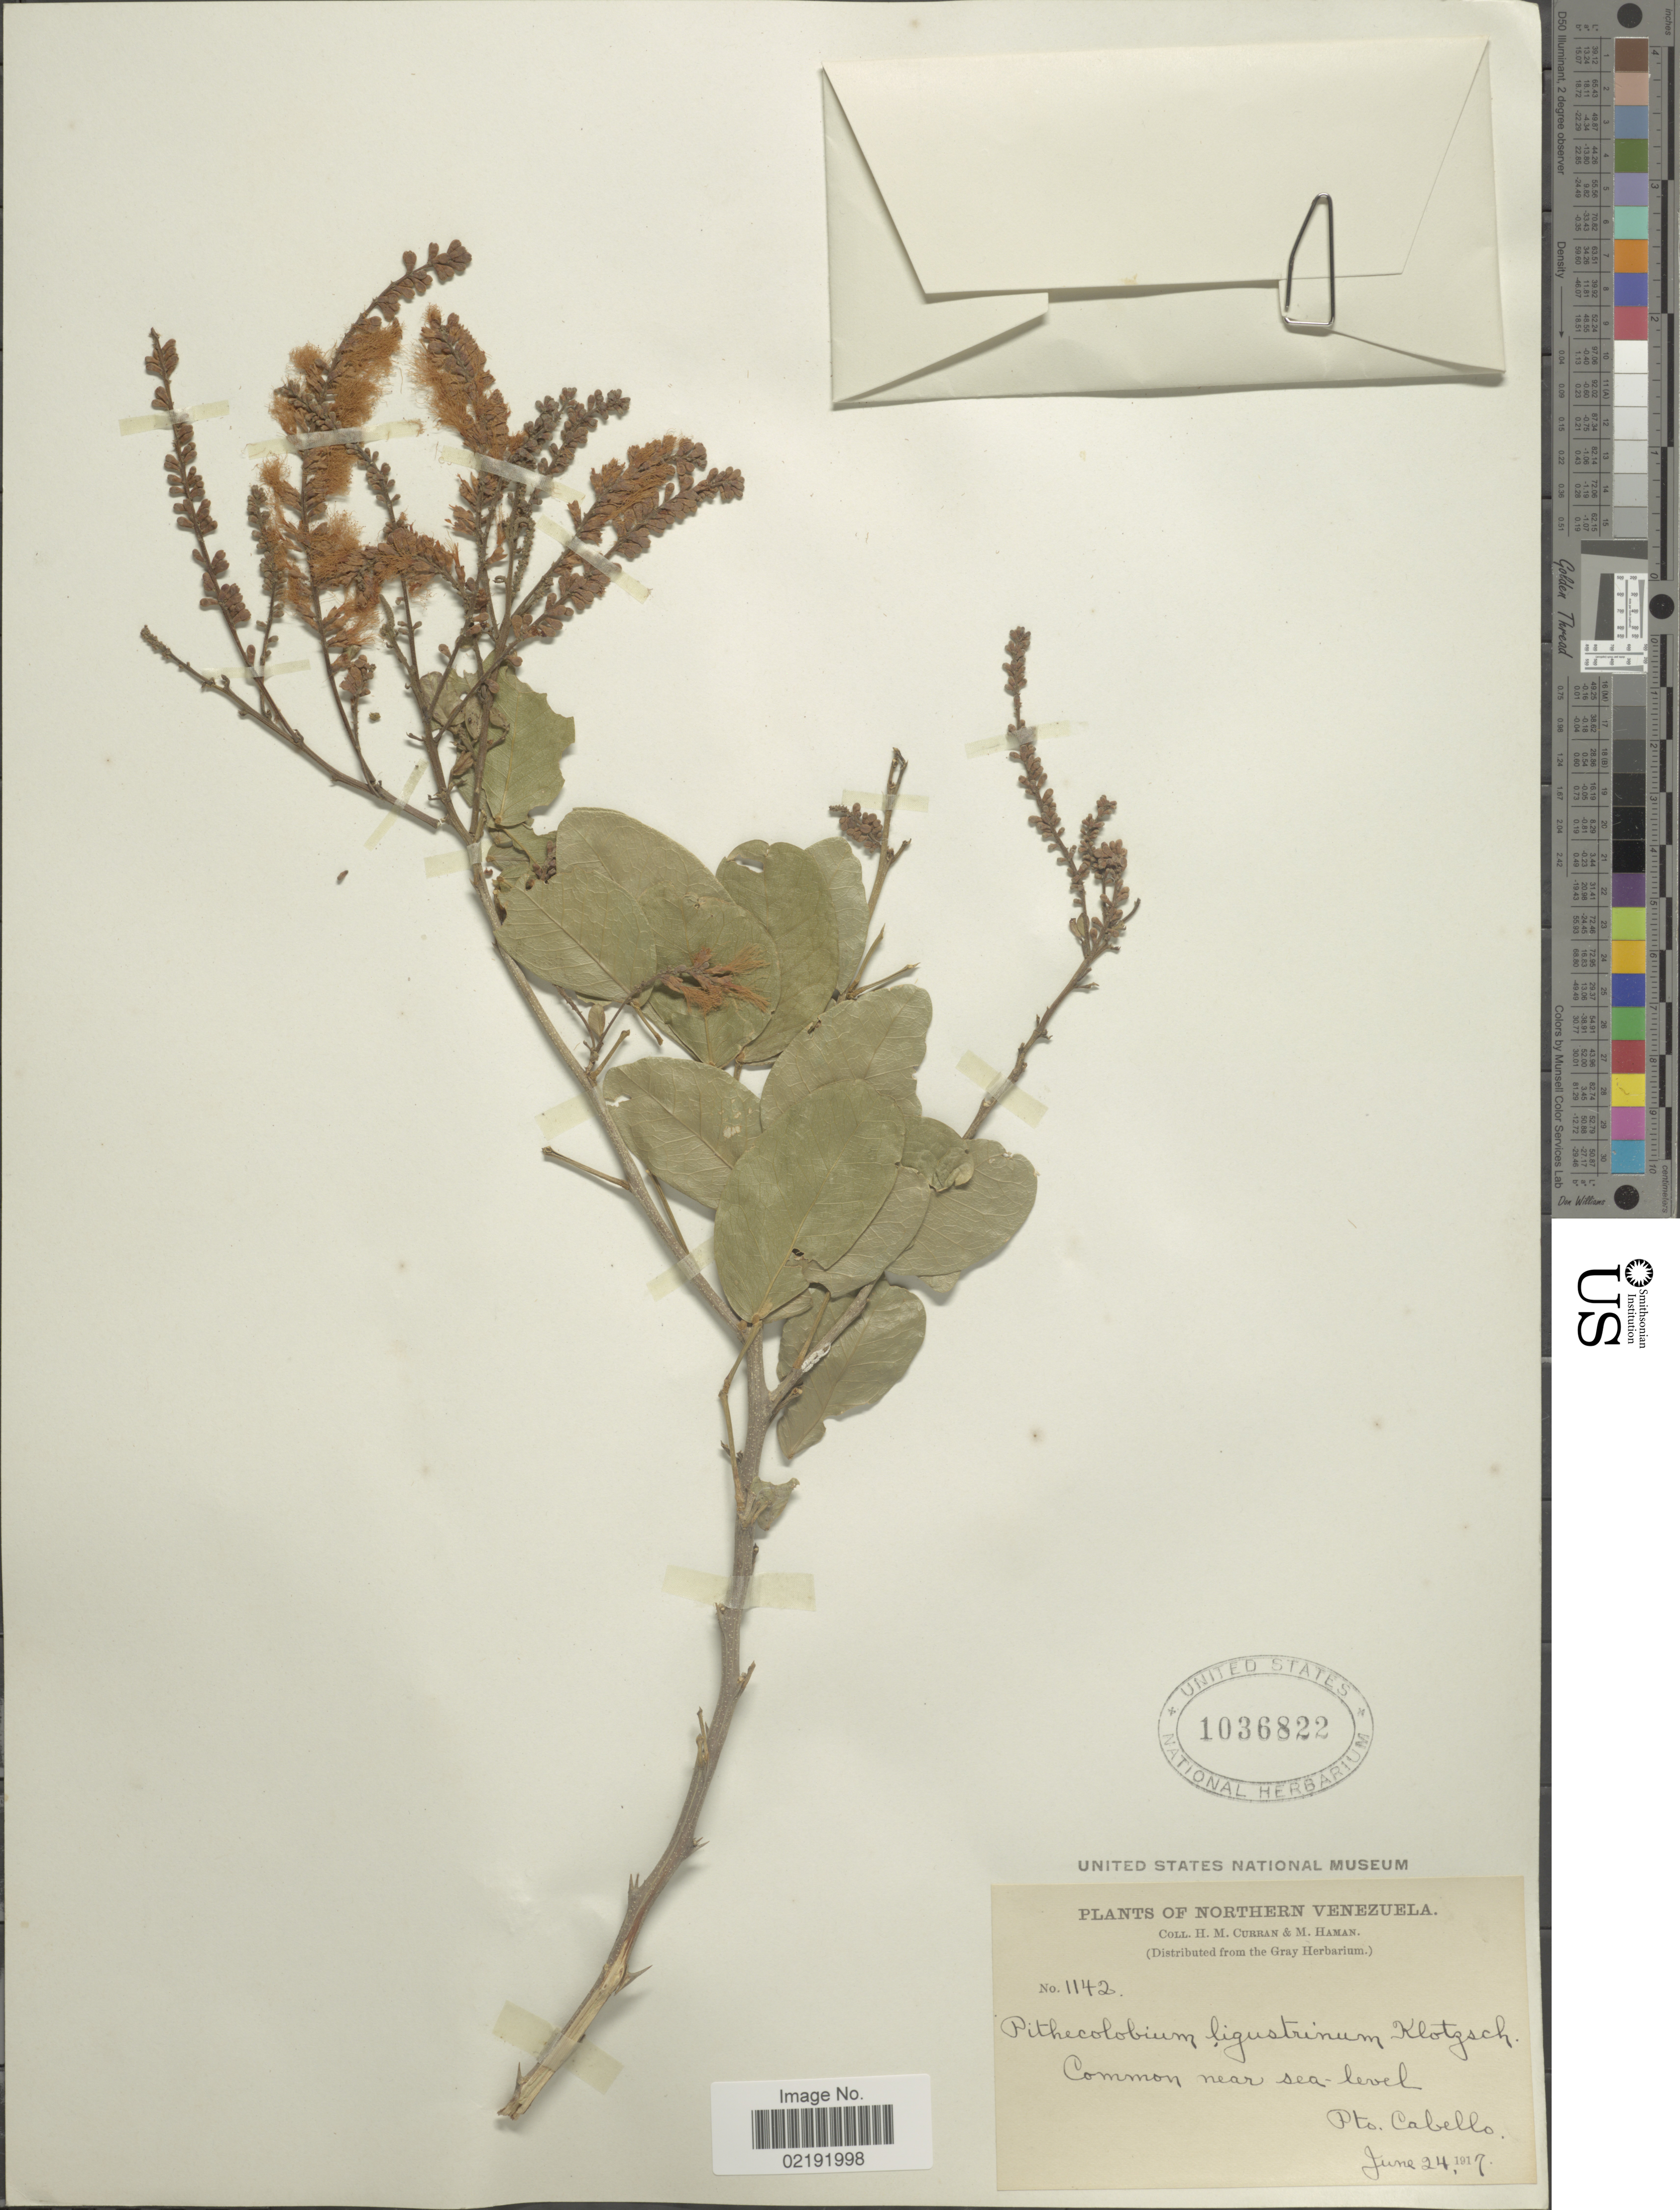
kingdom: Plantae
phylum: Tracheophyta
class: Magnoliopsida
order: Fabales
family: Fabaceae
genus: Pithecellobium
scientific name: Pithecellobium lanceolatum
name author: (Humb. & Bonpl. ex Willd.) Benth.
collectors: H. M. Curran & M. Haman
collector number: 1142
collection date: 1917-06-24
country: Venezuela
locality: Northern Venezuela. Pto. Cabello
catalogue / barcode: US 1036822